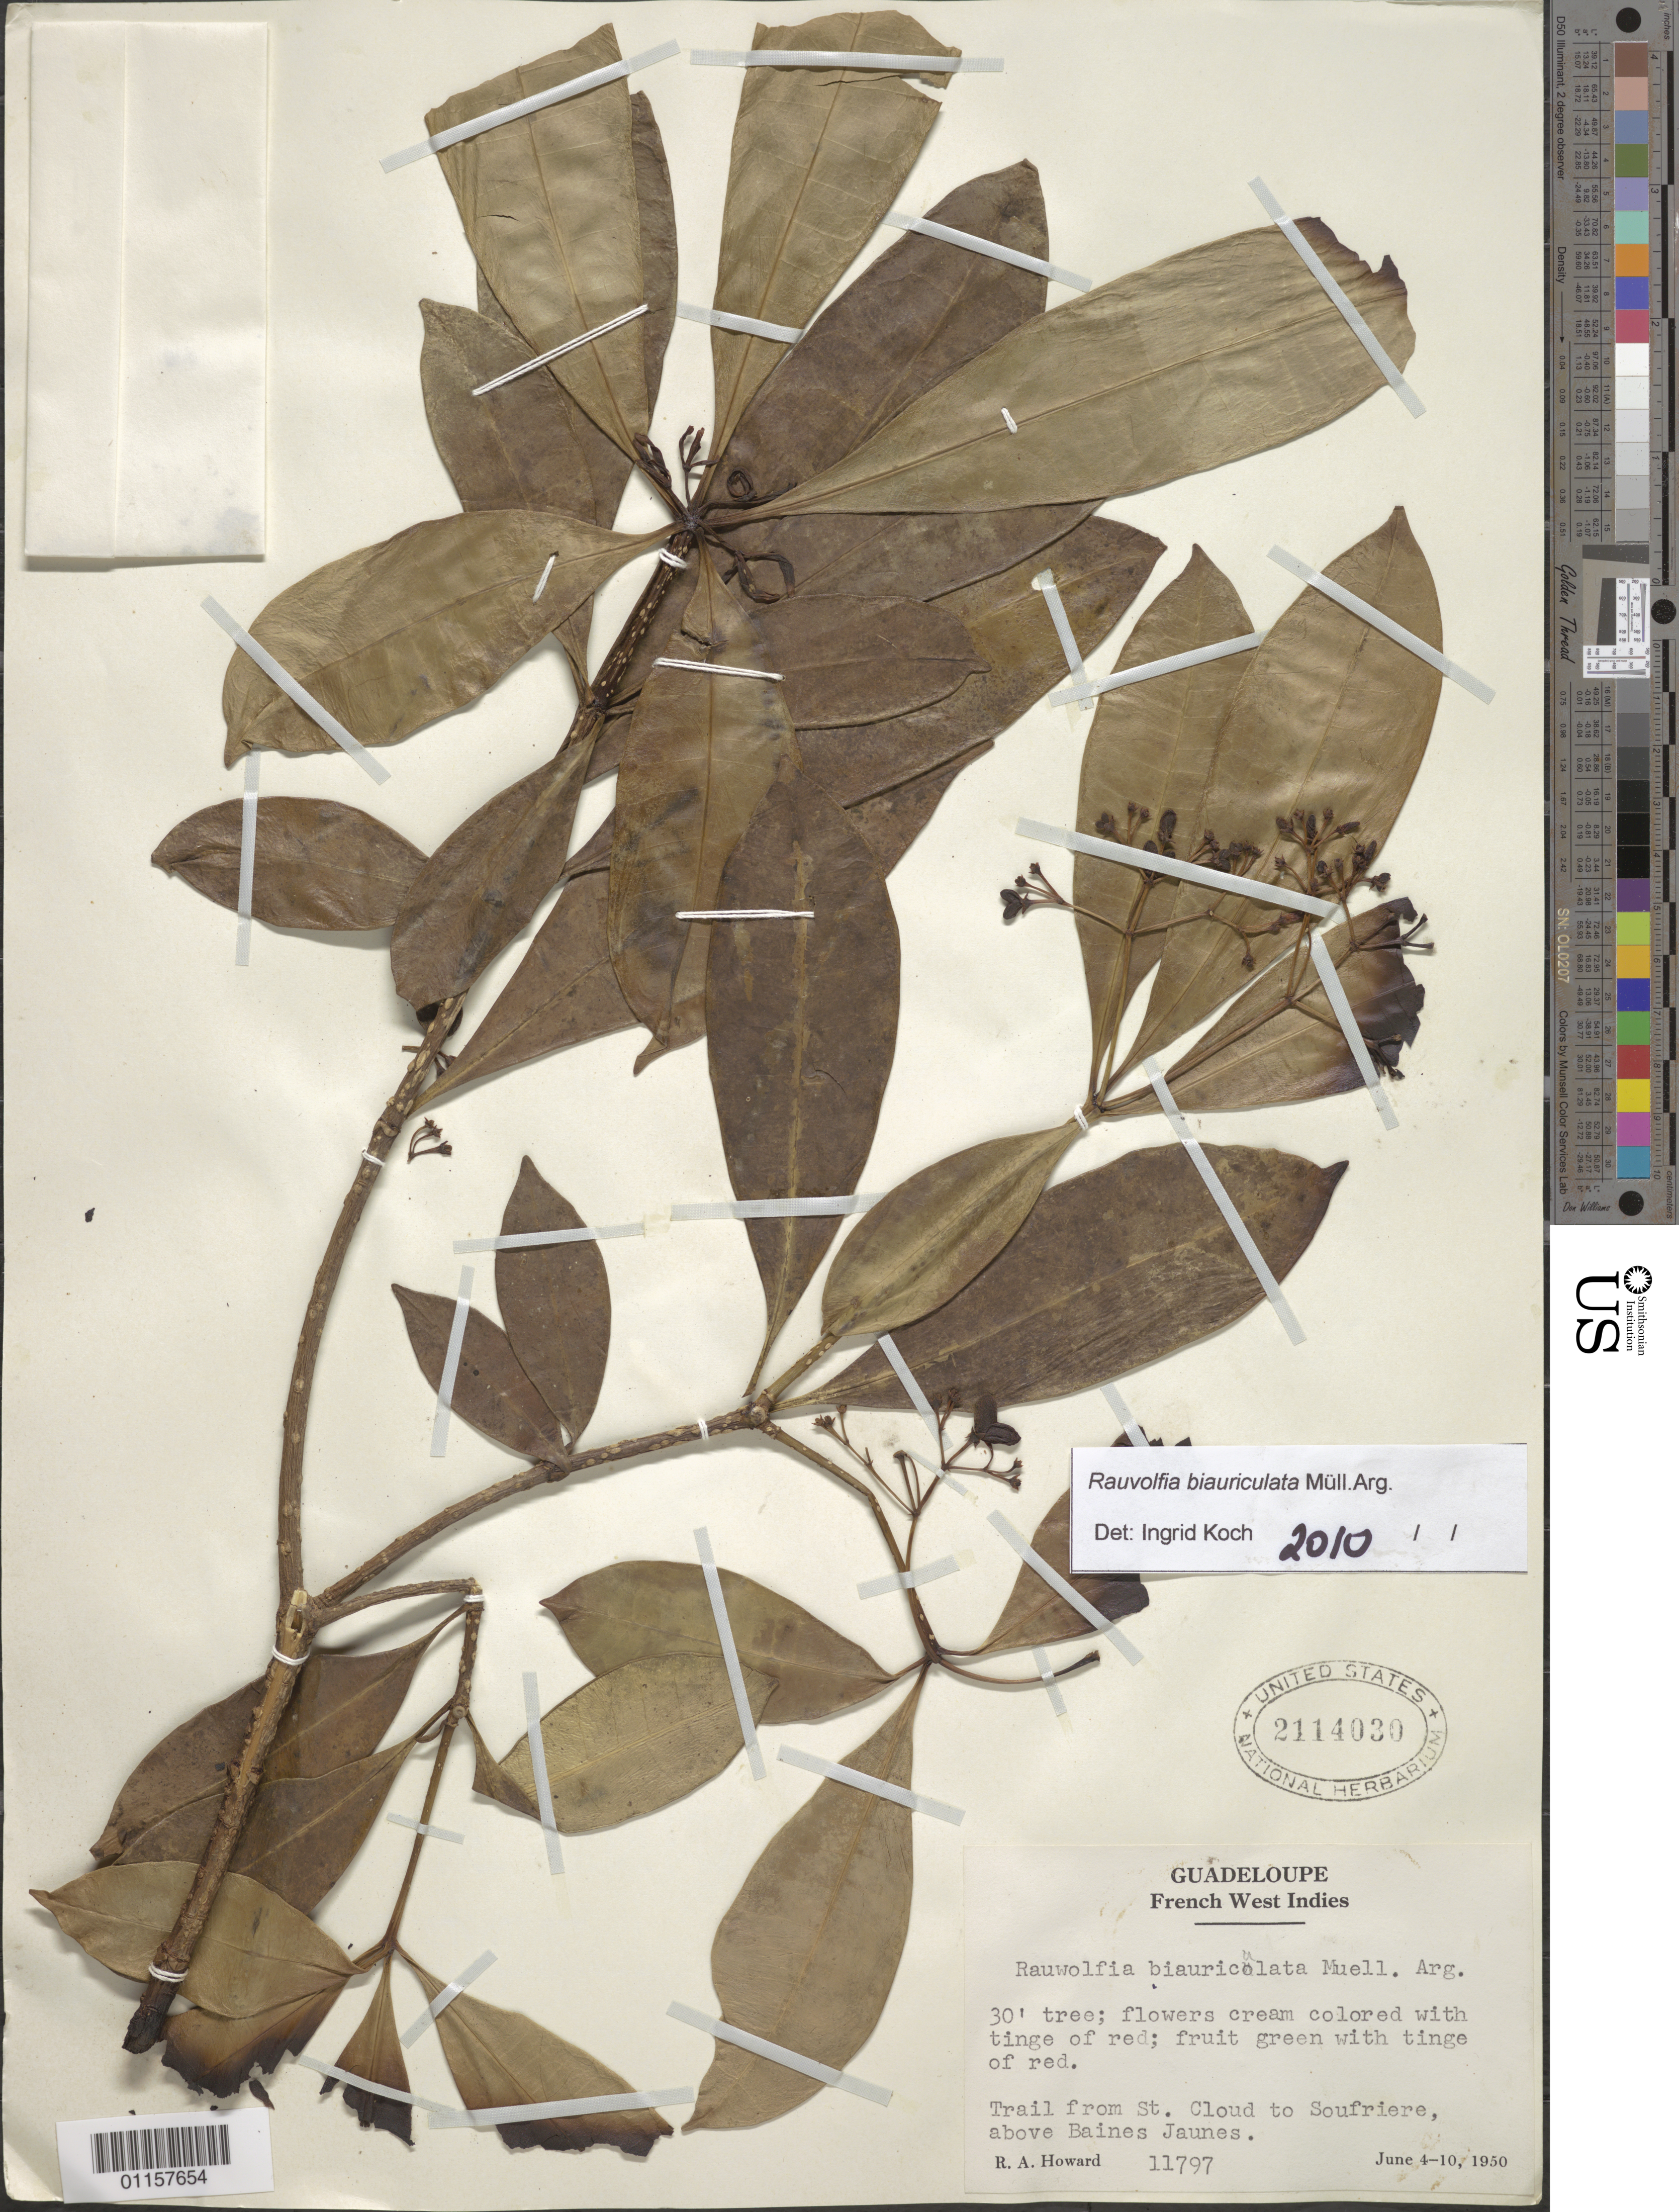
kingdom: Plantae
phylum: Tracheophyta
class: Magnoliopsida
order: Gentianales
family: Apocynaceae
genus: Rauvolfia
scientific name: Rauvolfia biauriculata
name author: Müll. Arg.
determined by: Koch, I.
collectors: R. A. Howard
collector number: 11797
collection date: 1950-06-04/1950-06-10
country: Guadeloupe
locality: St. Cloud to Soufriere trail, above Baines Jaunes.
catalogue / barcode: US 2114030